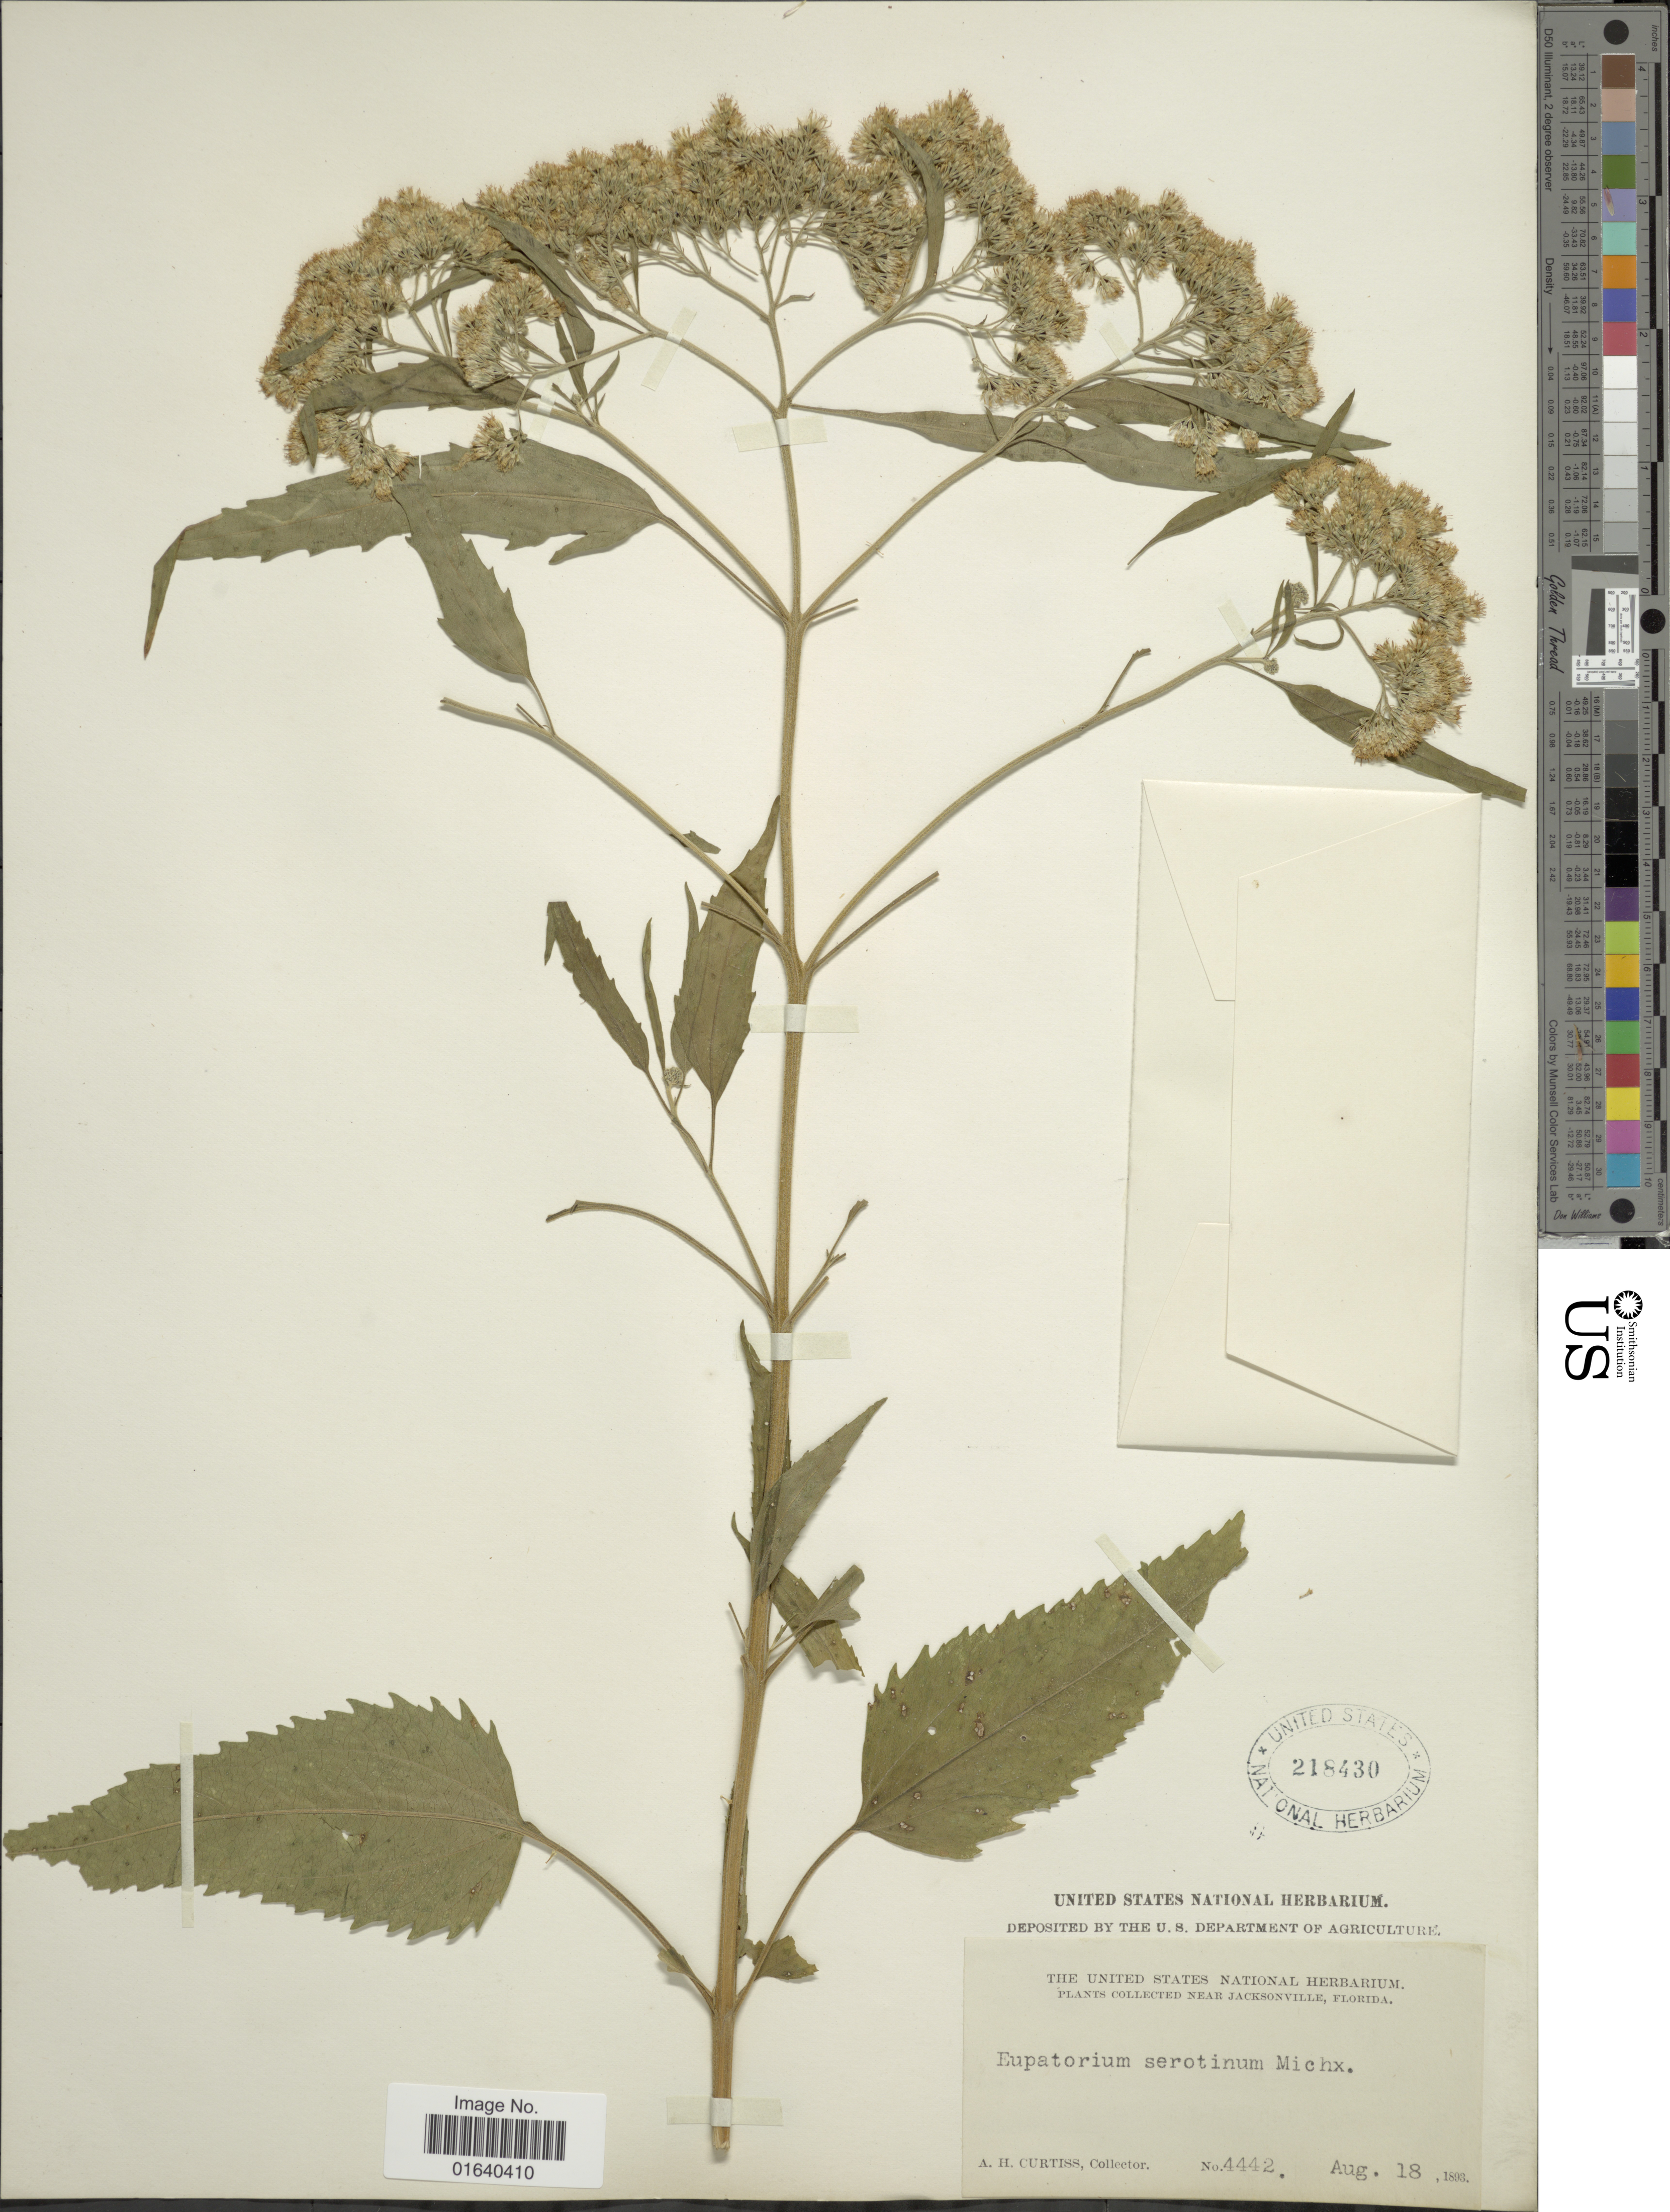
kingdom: Plantae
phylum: Tracheophyta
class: Magnoliopsida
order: Asterales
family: Asteraceae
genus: Eupatorium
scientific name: Eupatorium serotinum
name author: Michx.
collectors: A. H. Curtiss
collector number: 4442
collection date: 1893-08-18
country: United States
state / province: Florida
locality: Near Jacksonville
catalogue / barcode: US 218430